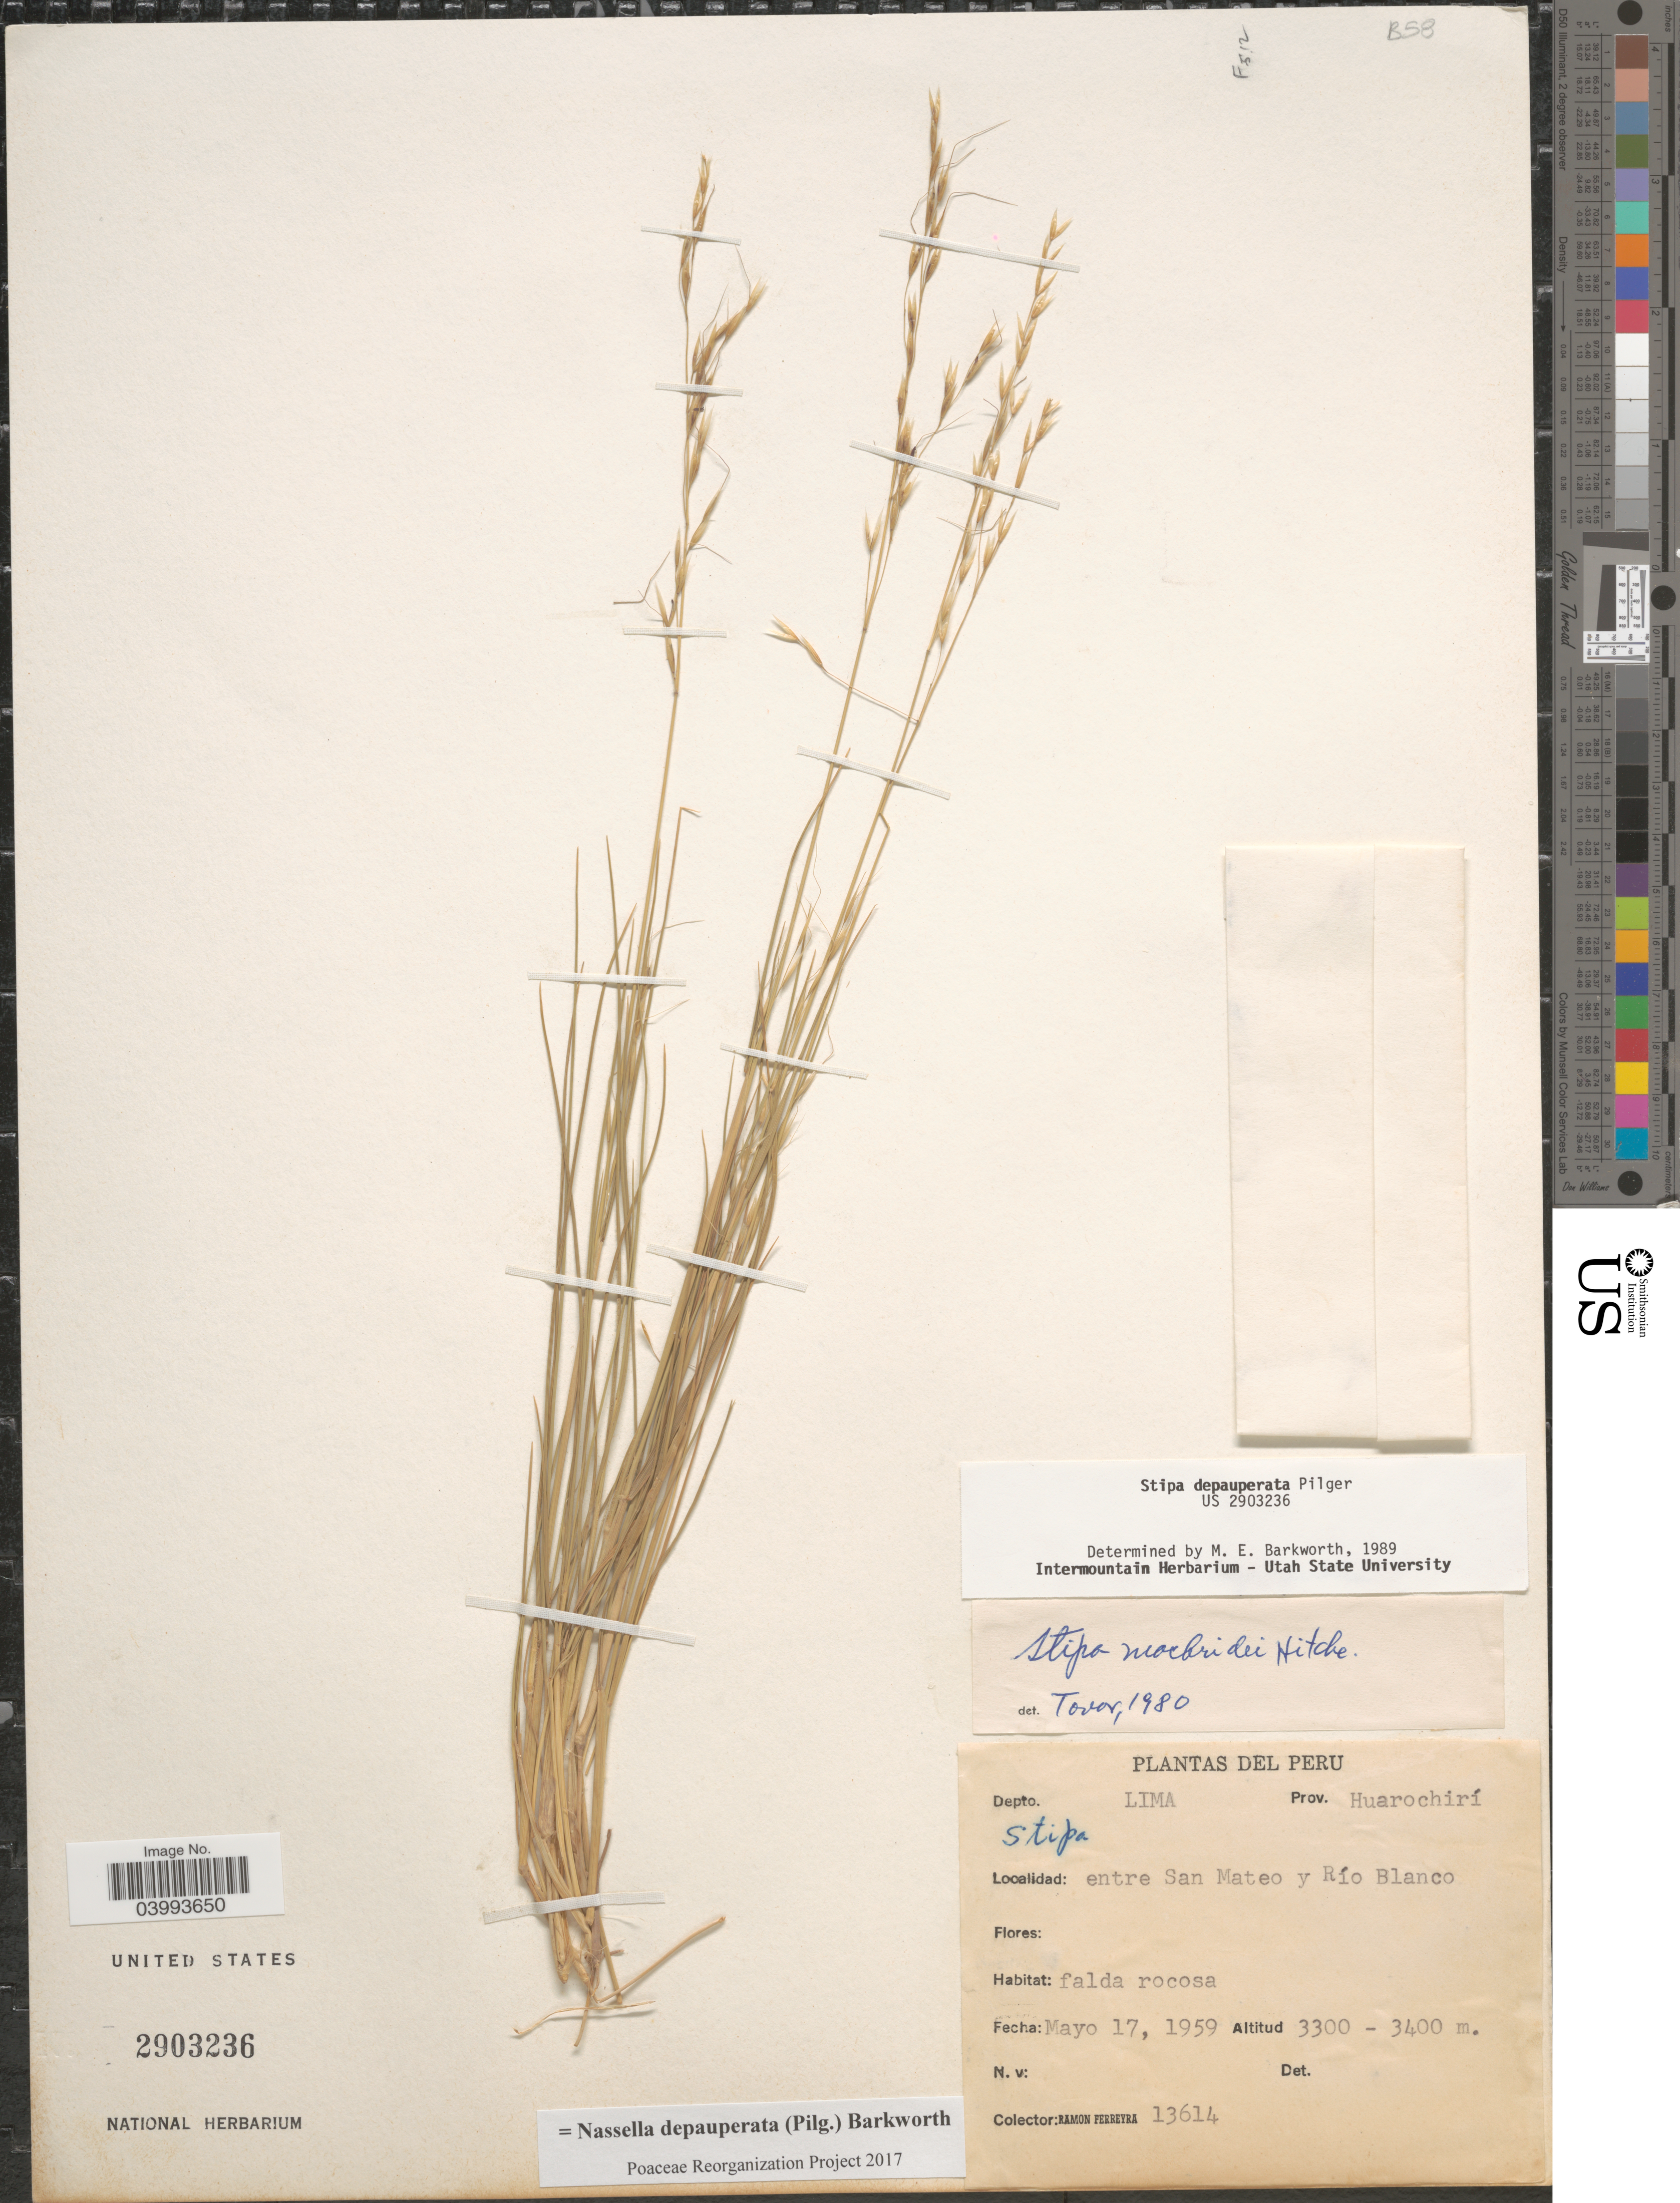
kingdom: Plantae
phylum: Tracheophyta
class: Liliopsida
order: Poales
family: Poaceae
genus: Nassella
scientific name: Nassella depauperata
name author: (Pilg.) Barkworth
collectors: R. A. Ferreyra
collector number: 13614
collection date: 1959-05-17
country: Peru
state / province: Lima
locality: Depto. Lima. Prov. Huarochirí. Entre San Mateo y Río Blanco.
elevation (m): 3300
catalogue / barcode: US 2903236